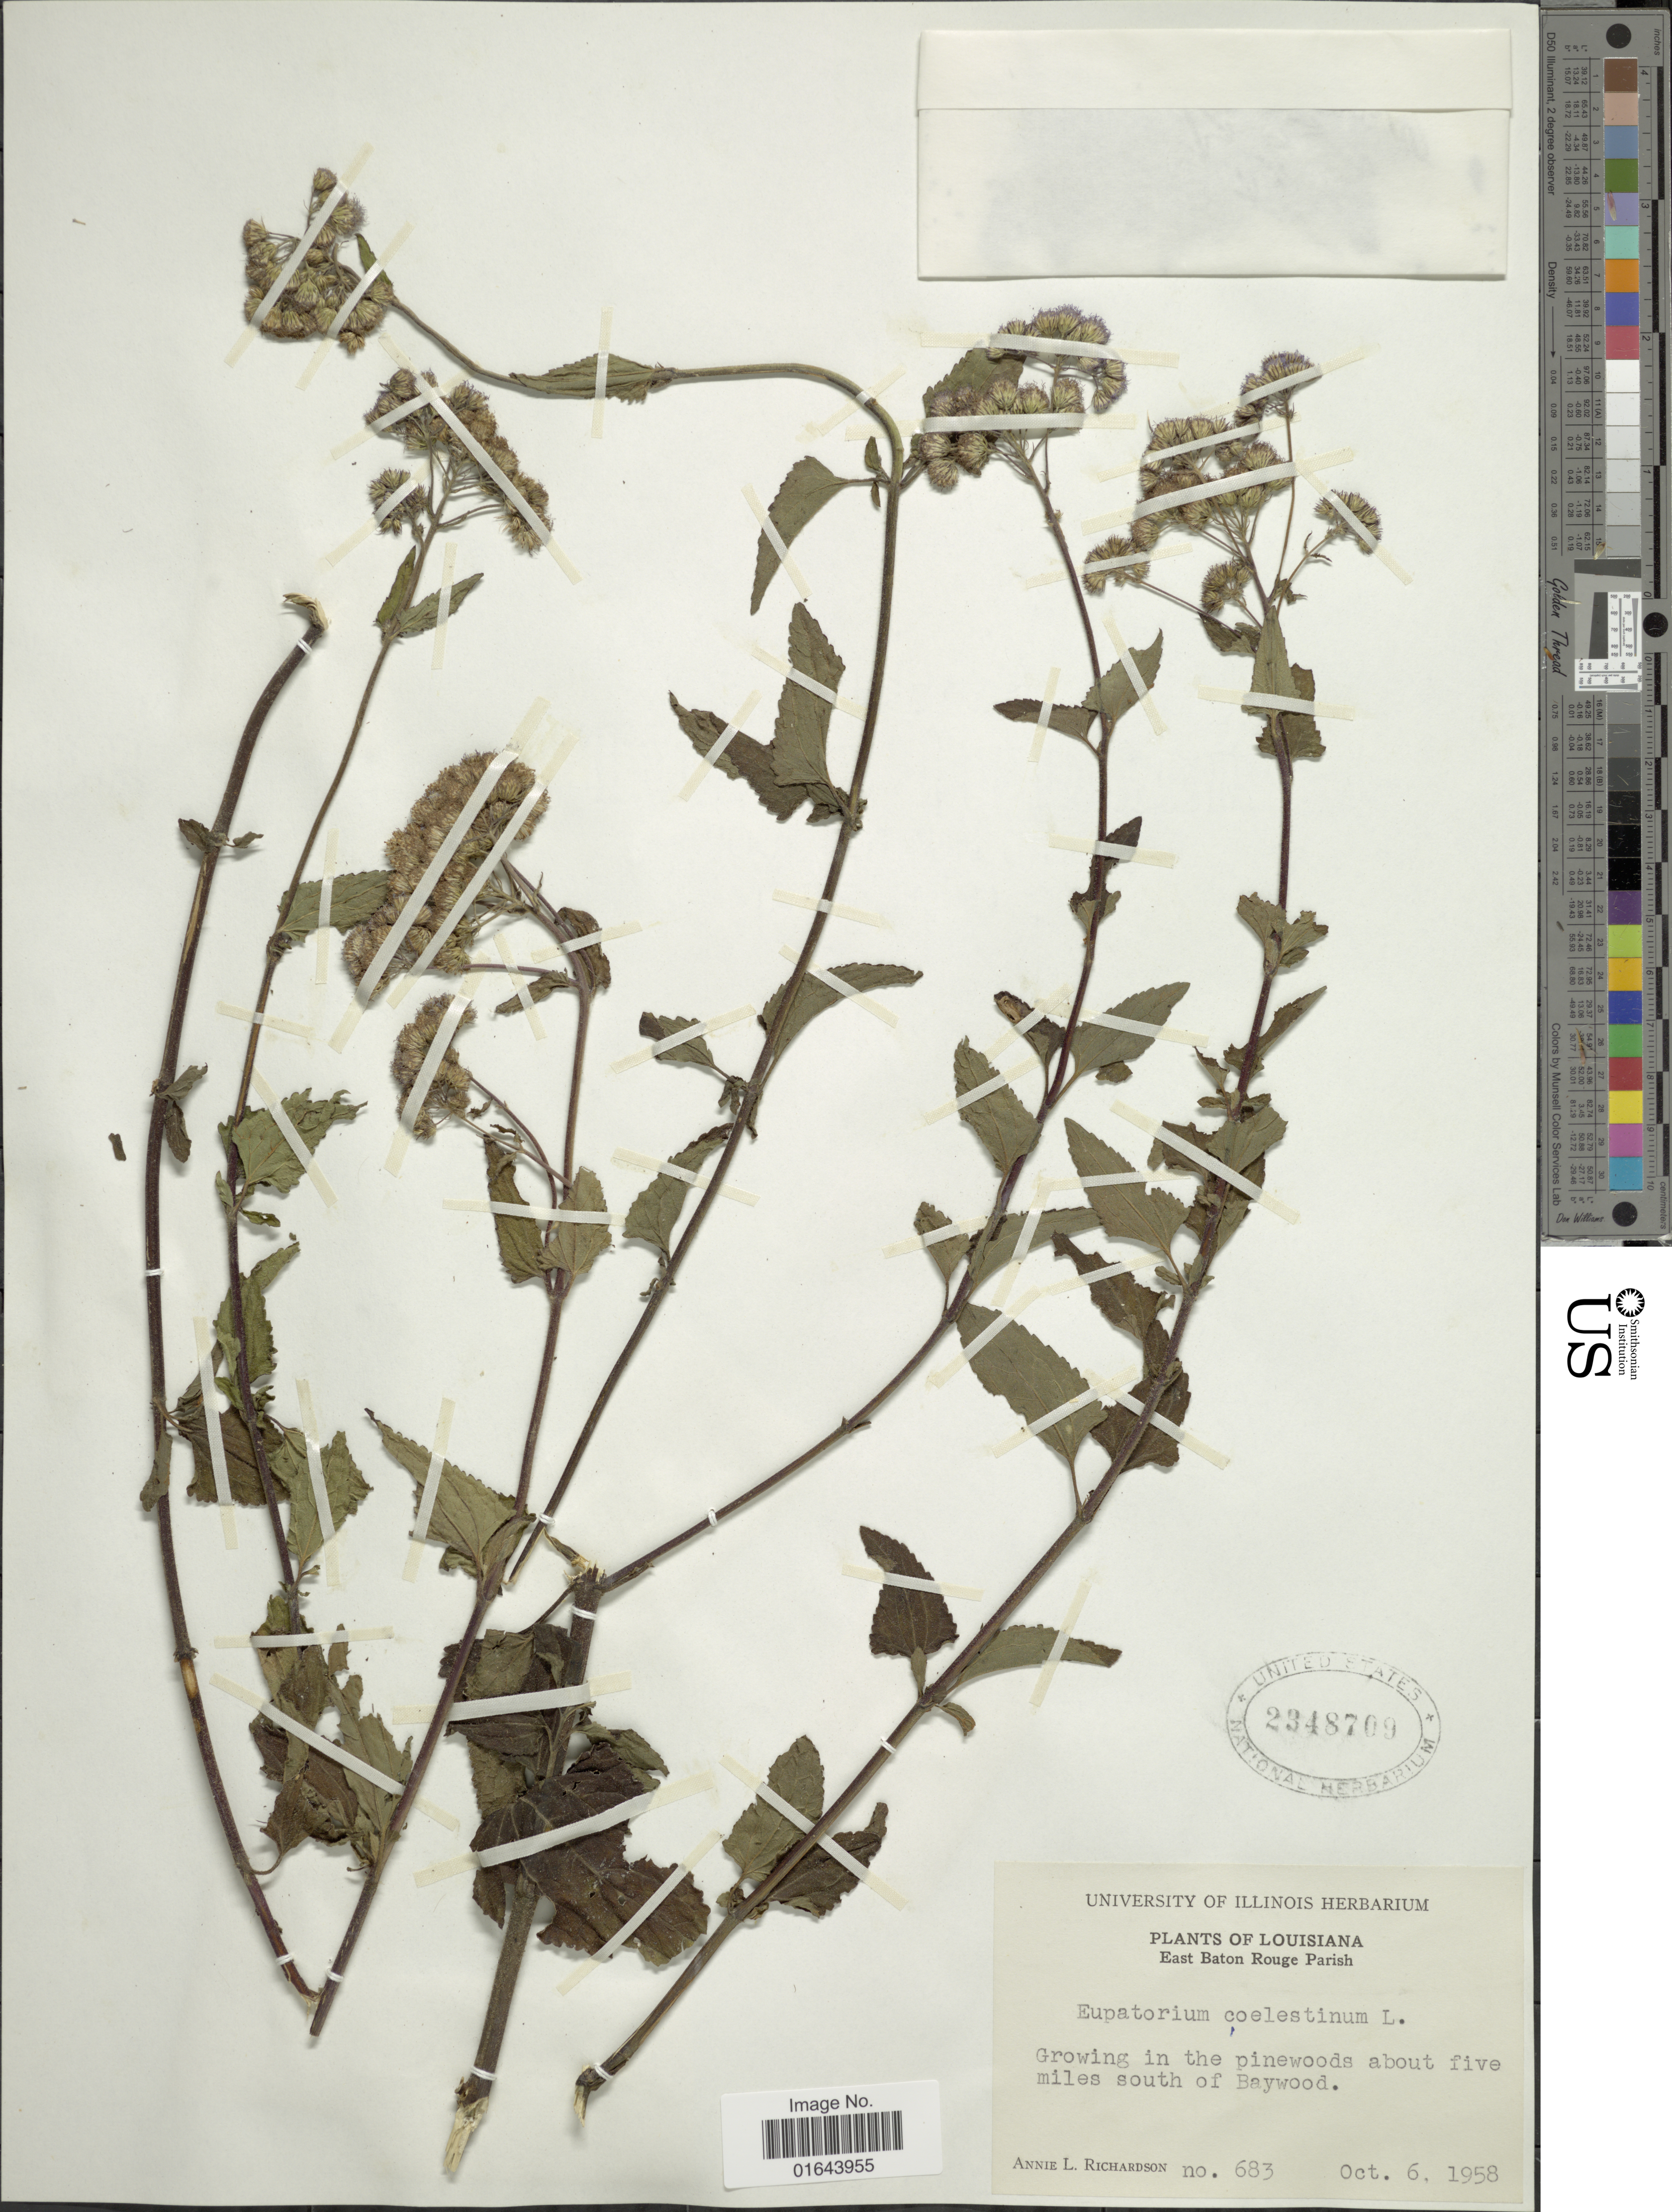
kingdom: Plantae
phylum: Tracheophyta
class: Magnoliopsida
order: Asterales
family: Asteraceae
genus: Conoclinium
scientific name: Conoclinium coelestinum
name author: (L.) DC.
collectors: A. L. Richardson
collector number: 683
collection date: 1958-10-06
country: United States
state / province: Louisiana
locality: East Baton Rouge Parish. Growing in the pinewoods about five miles south of Baywood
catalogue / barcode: US 2348709